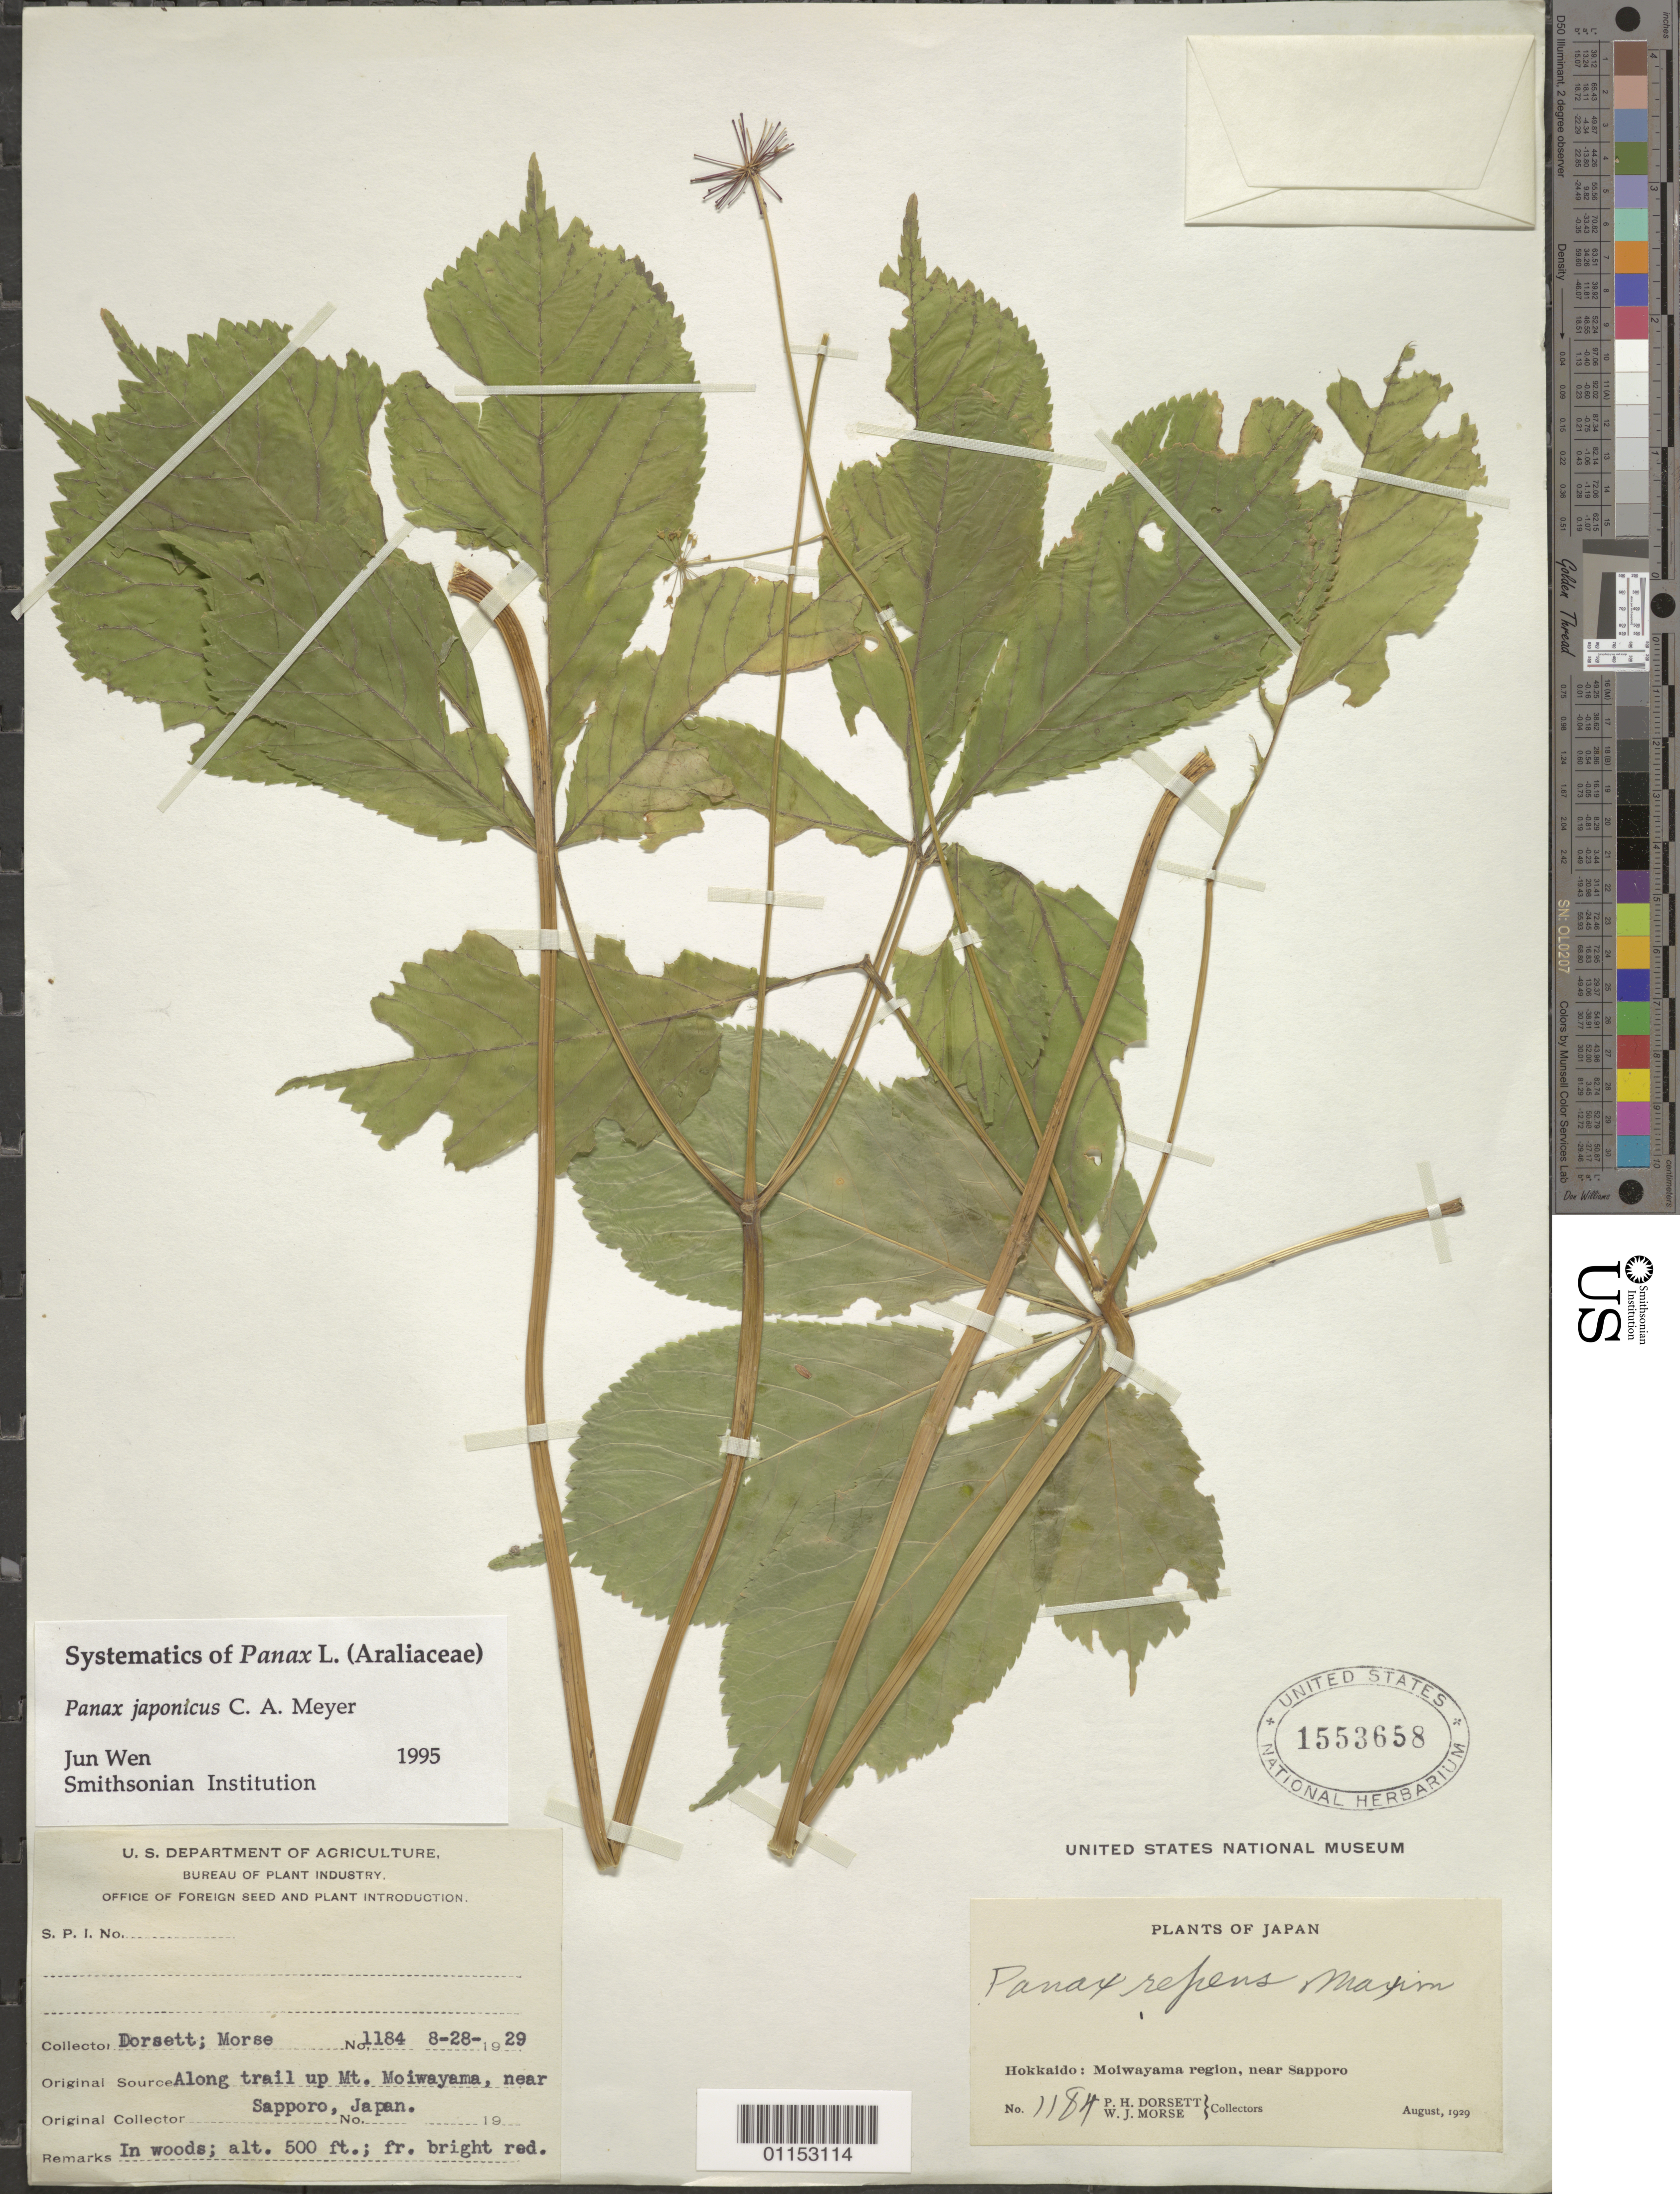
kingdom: Plantae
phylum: Tracheophyta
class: Magnoliopsida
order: Apiales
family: Araliaceae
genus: Panax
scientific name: Panax japonicus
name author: (Nees) C.A. Mey.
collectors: P. H. Dorsett & W. J. Morse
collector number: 1184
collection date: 1929-08-28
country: Japan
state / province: Hokkaido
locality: Moiwayama region, near Sapporo.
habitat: In woods.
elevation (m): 152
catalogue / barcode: US 1553658